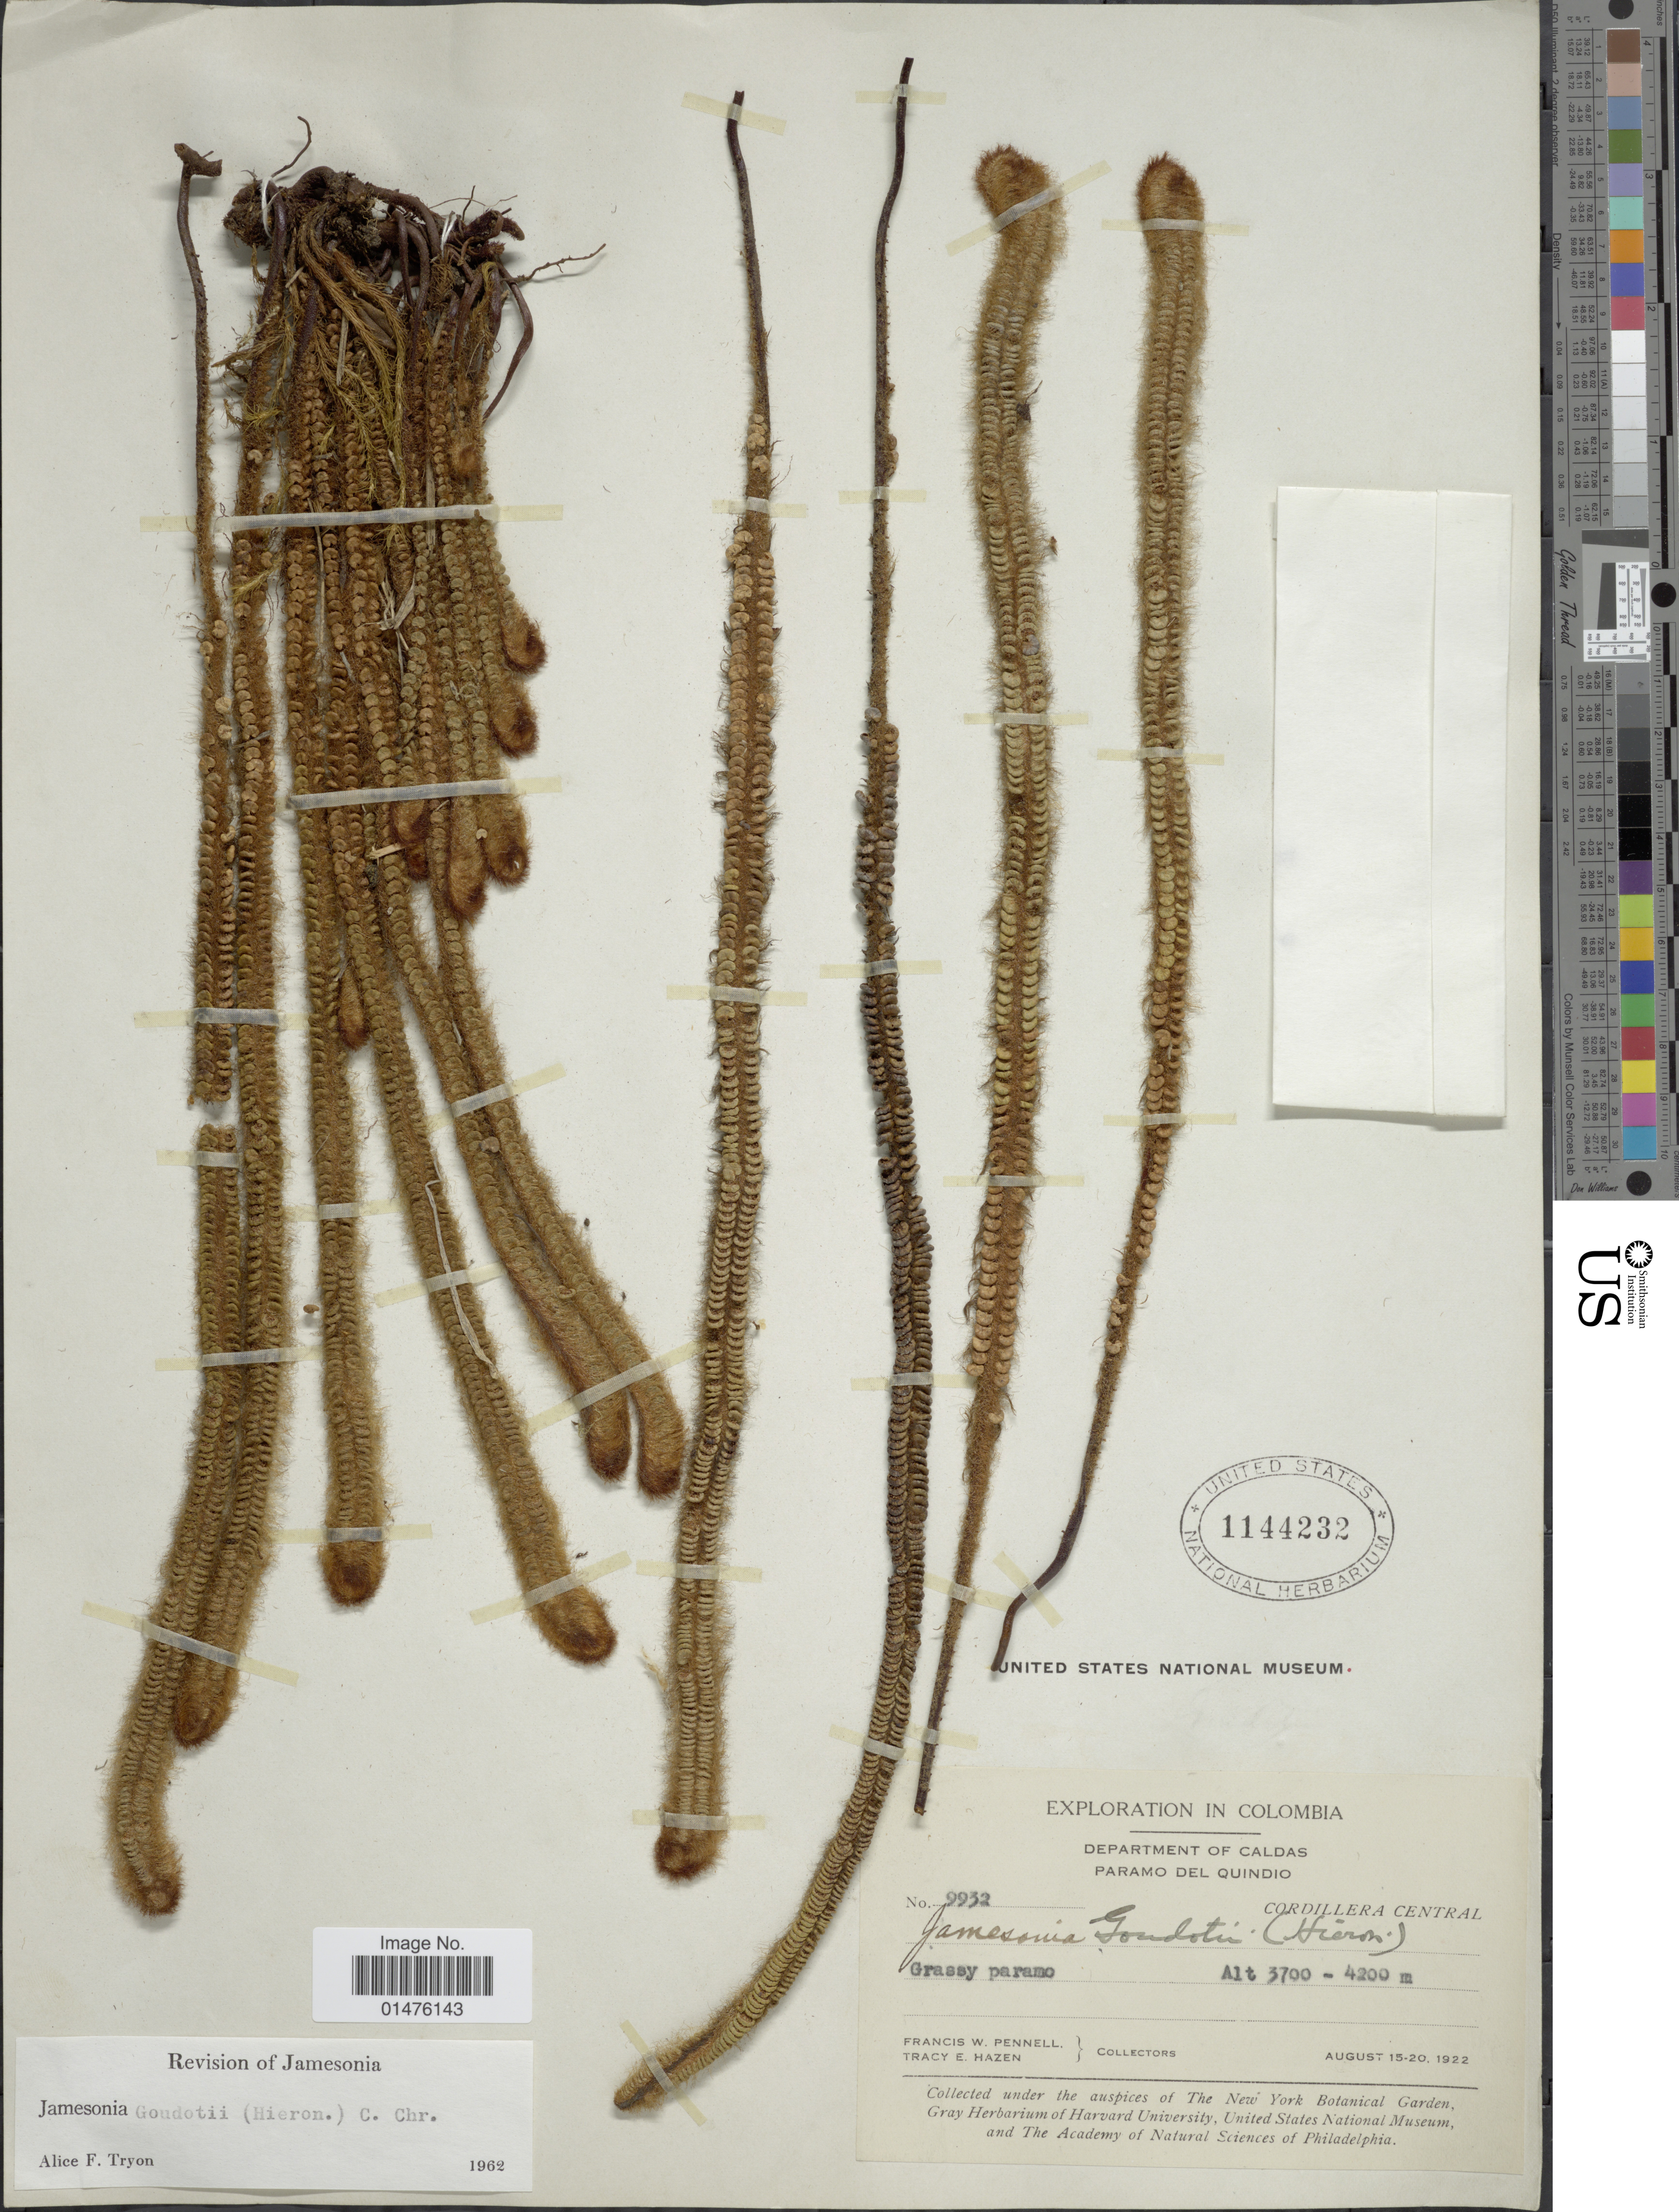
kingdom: Plantae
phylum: Tracheophyta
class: Polypodiopsida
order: Polypodiales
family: Pteridaceae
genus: Jamesonia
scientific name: Jamesonia goudotii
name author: (Hieron.) C. Chr.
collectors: F. W. Pennell & T. E. Hazen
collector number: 9923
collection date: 1922-08-15/1922-08-20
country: Colombia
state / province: Caldas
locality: Department of Caldad Paramo del Quindo, Cordillera Central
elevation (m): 3700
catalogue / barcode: US 1144232